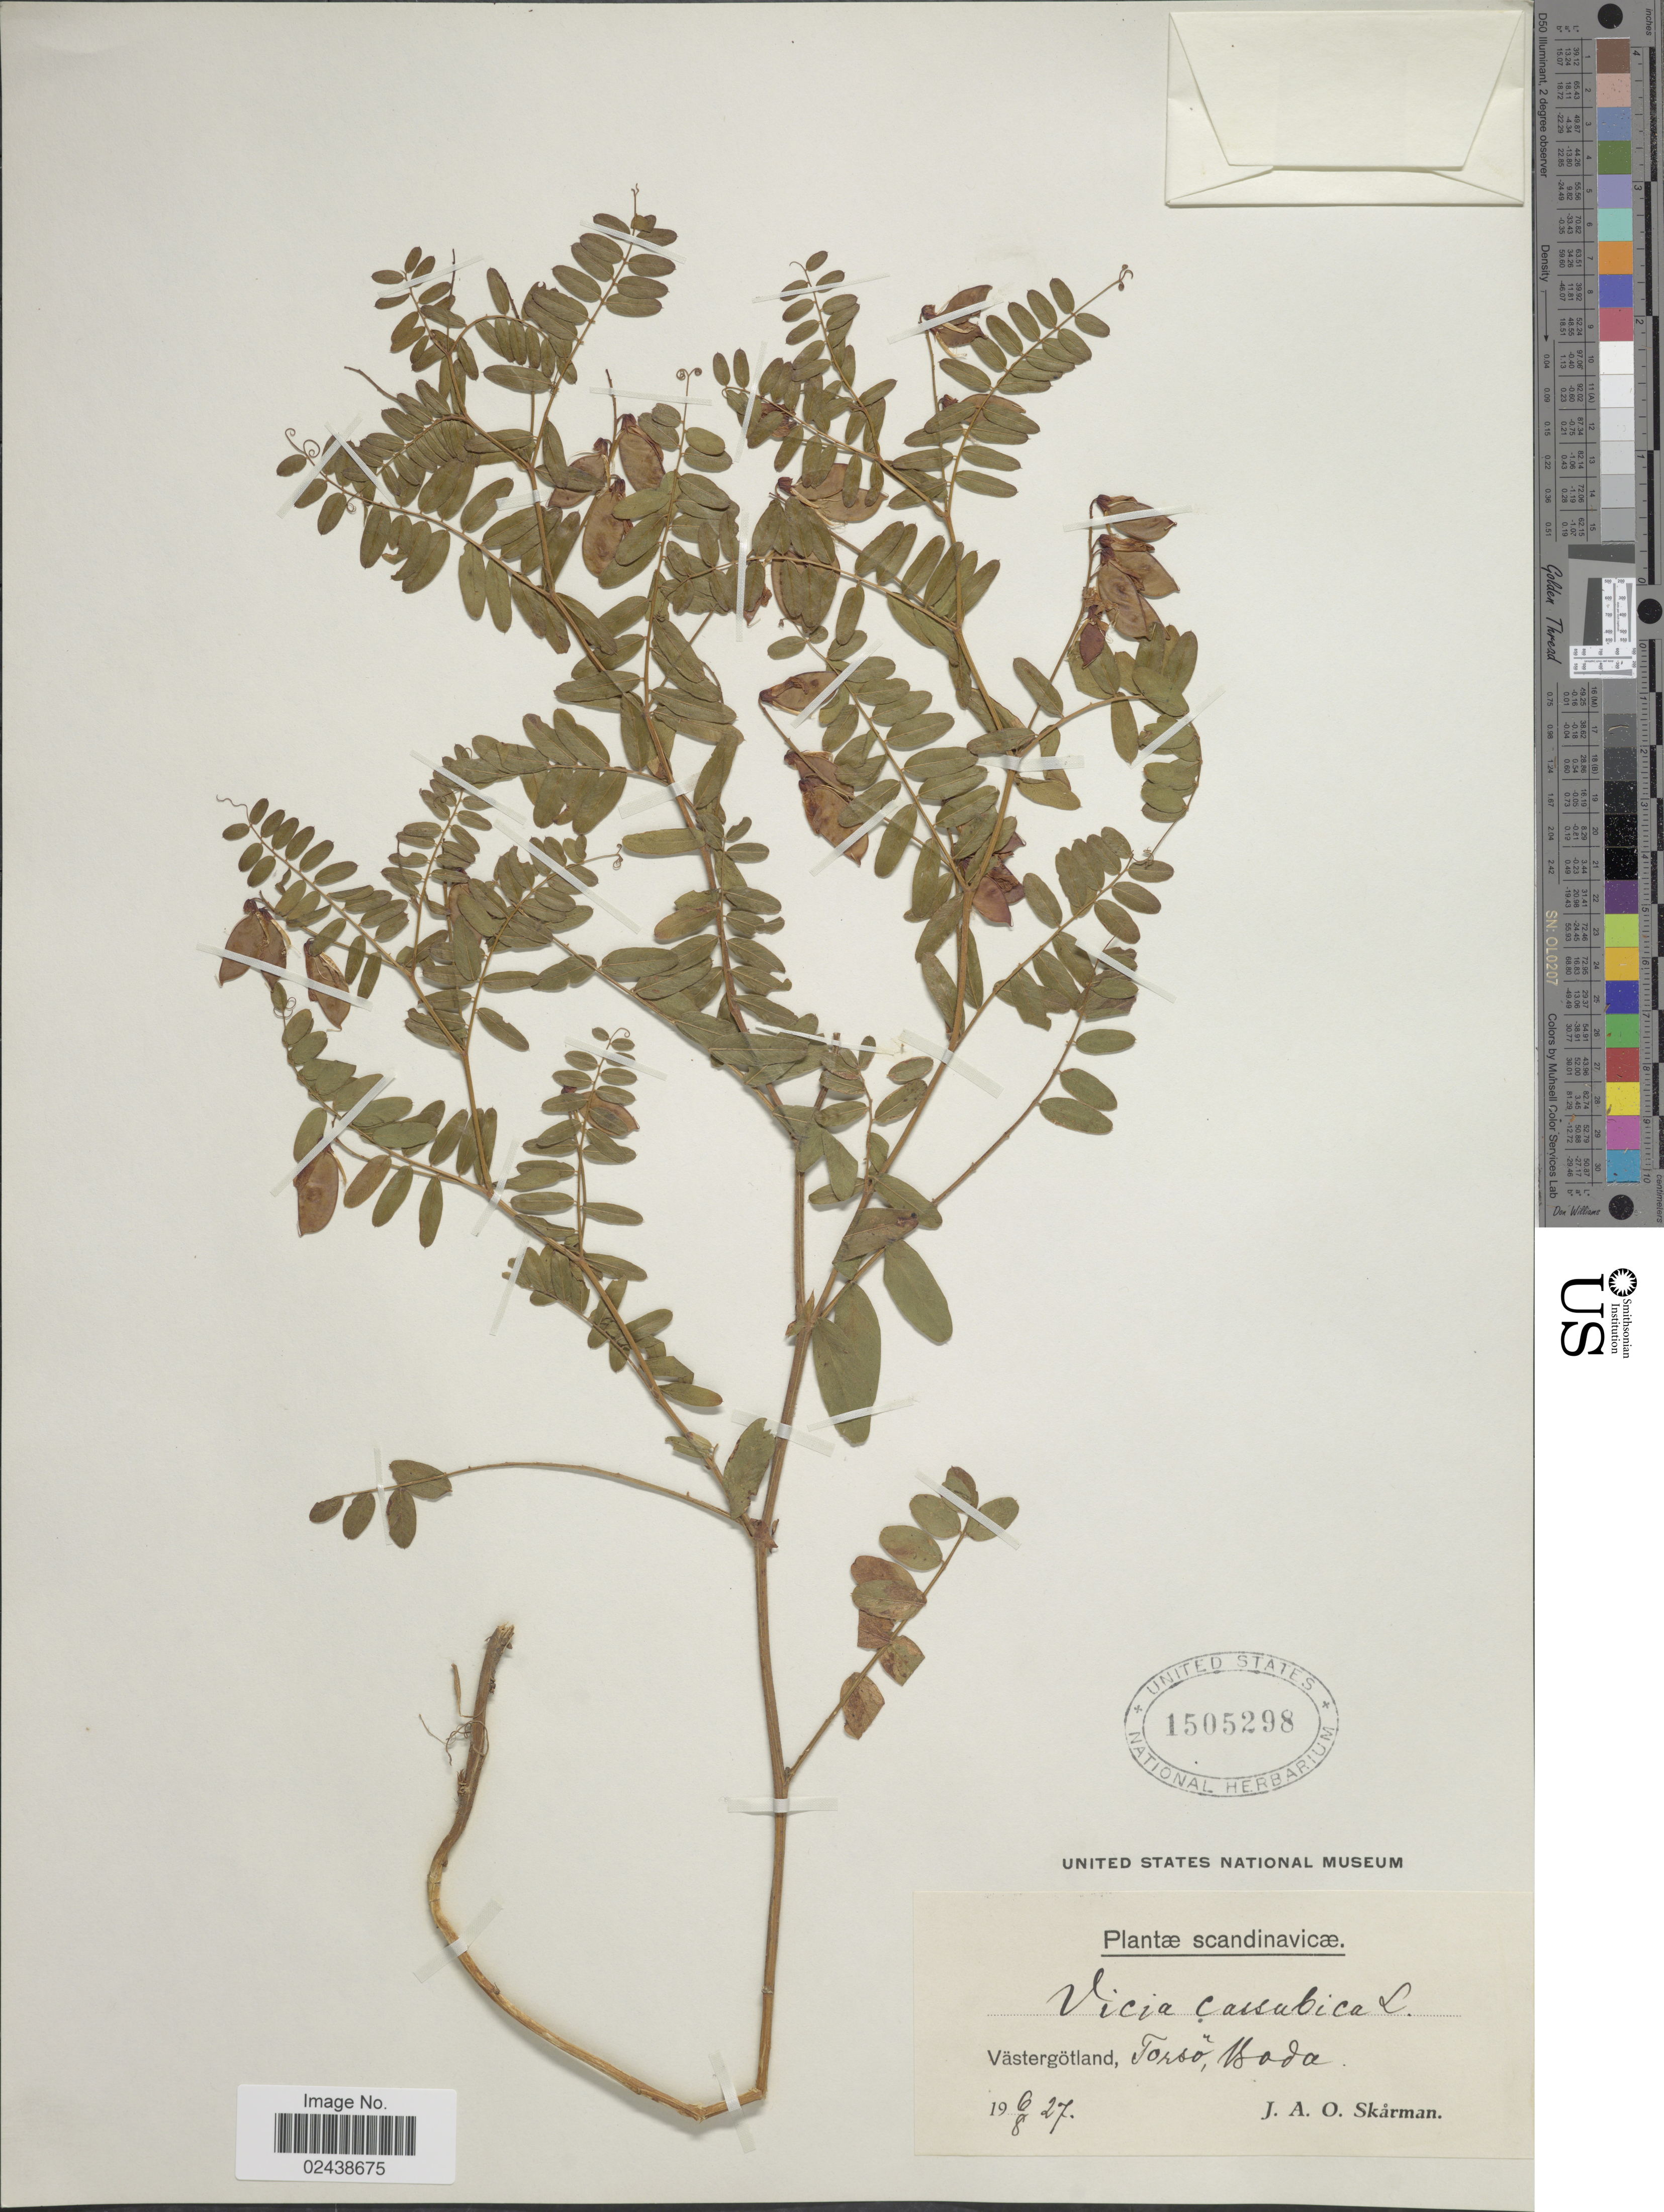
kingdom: Plantae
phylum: Tracheophyta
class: Magnoliopsida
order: Fabales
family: Fabaceae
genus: Vicia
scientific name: Vicia cassubica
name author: L.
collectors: J. Skarman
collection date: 1927-08-06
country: Sweden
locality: Scandinavicae. Vastergotland, Torsö, Vada [interpreted].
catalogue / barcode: US 1505298